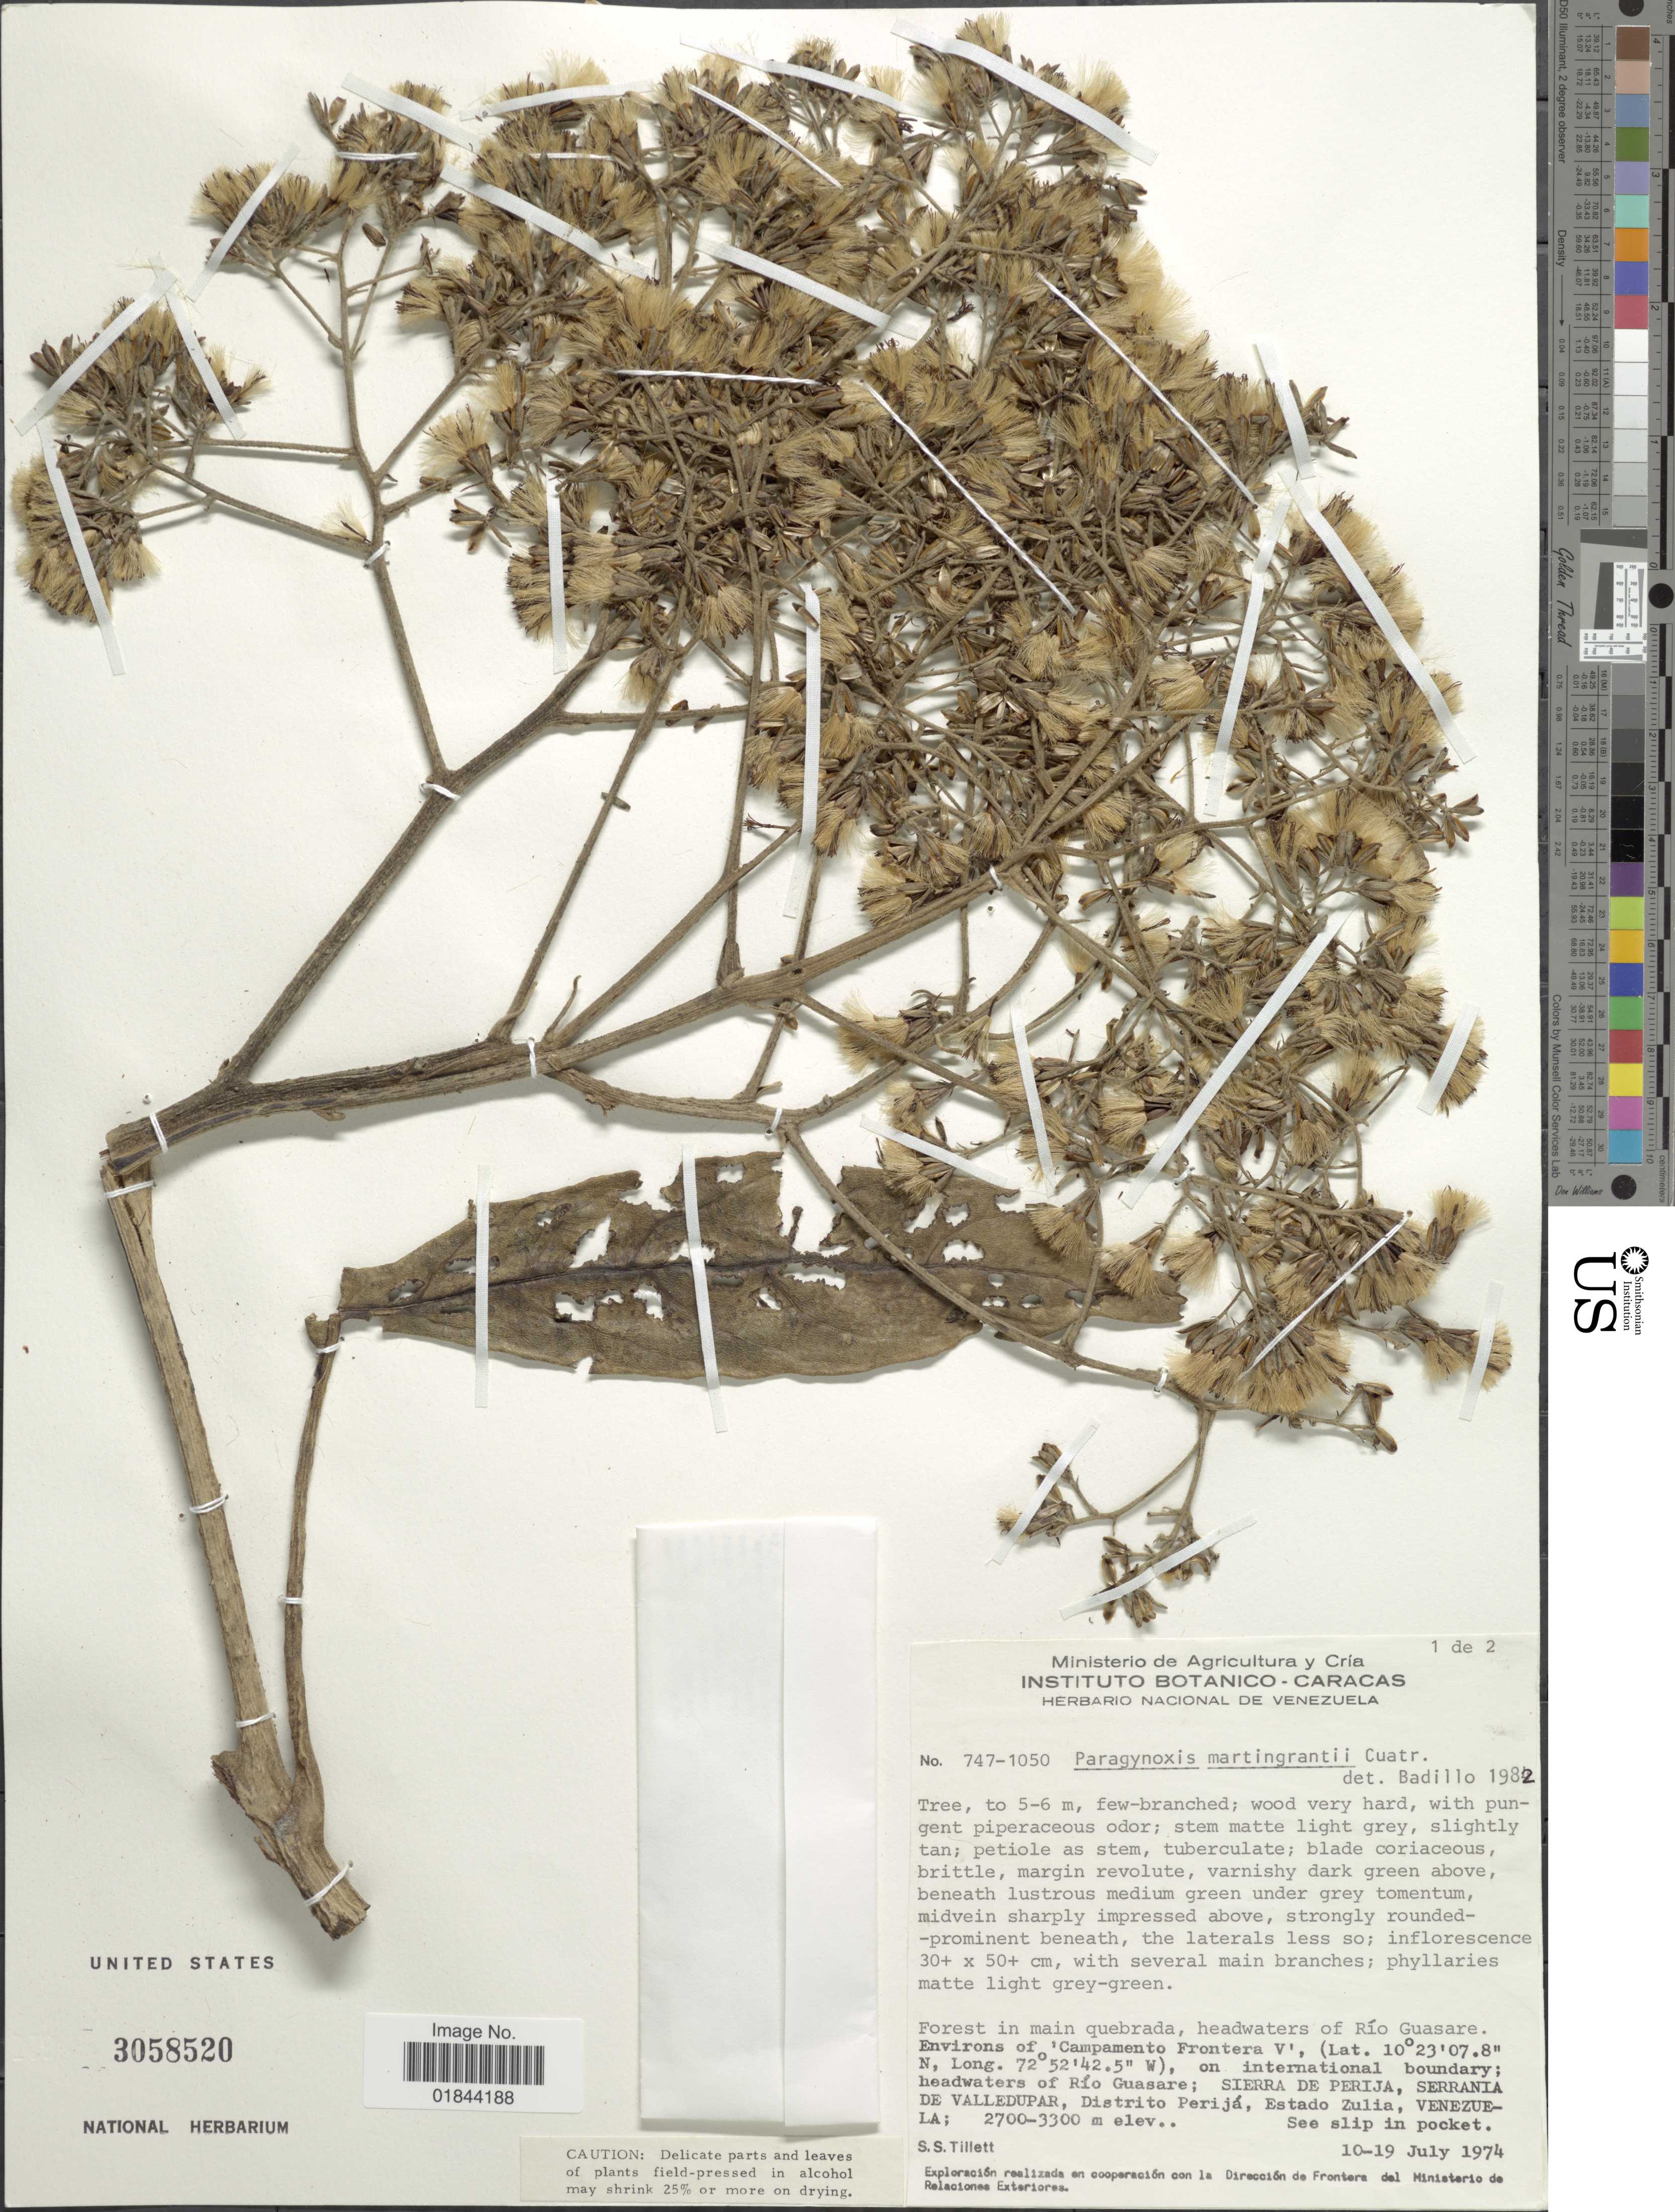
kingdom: Plantae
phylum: Tracheophyta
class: Magnoliopsida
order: Asterales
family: Asteraceae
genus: Paragynoxys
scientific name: Paragynoxys martingrantii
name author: Cuatrec.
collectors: S. S. Tillett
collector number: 747-1050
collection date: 1974-07-10/1974-07-19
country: Venezuela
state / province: Zulia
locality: Forest in main quebrada, headwaters of Rio Guasare. Environs of "Campamento Frontera V" on international boundary: headwaters of Rio Guasare; Sierra de Perija, Serrania de Valledupar, Distrito Perija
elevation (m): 2700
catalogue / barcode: US 3058520